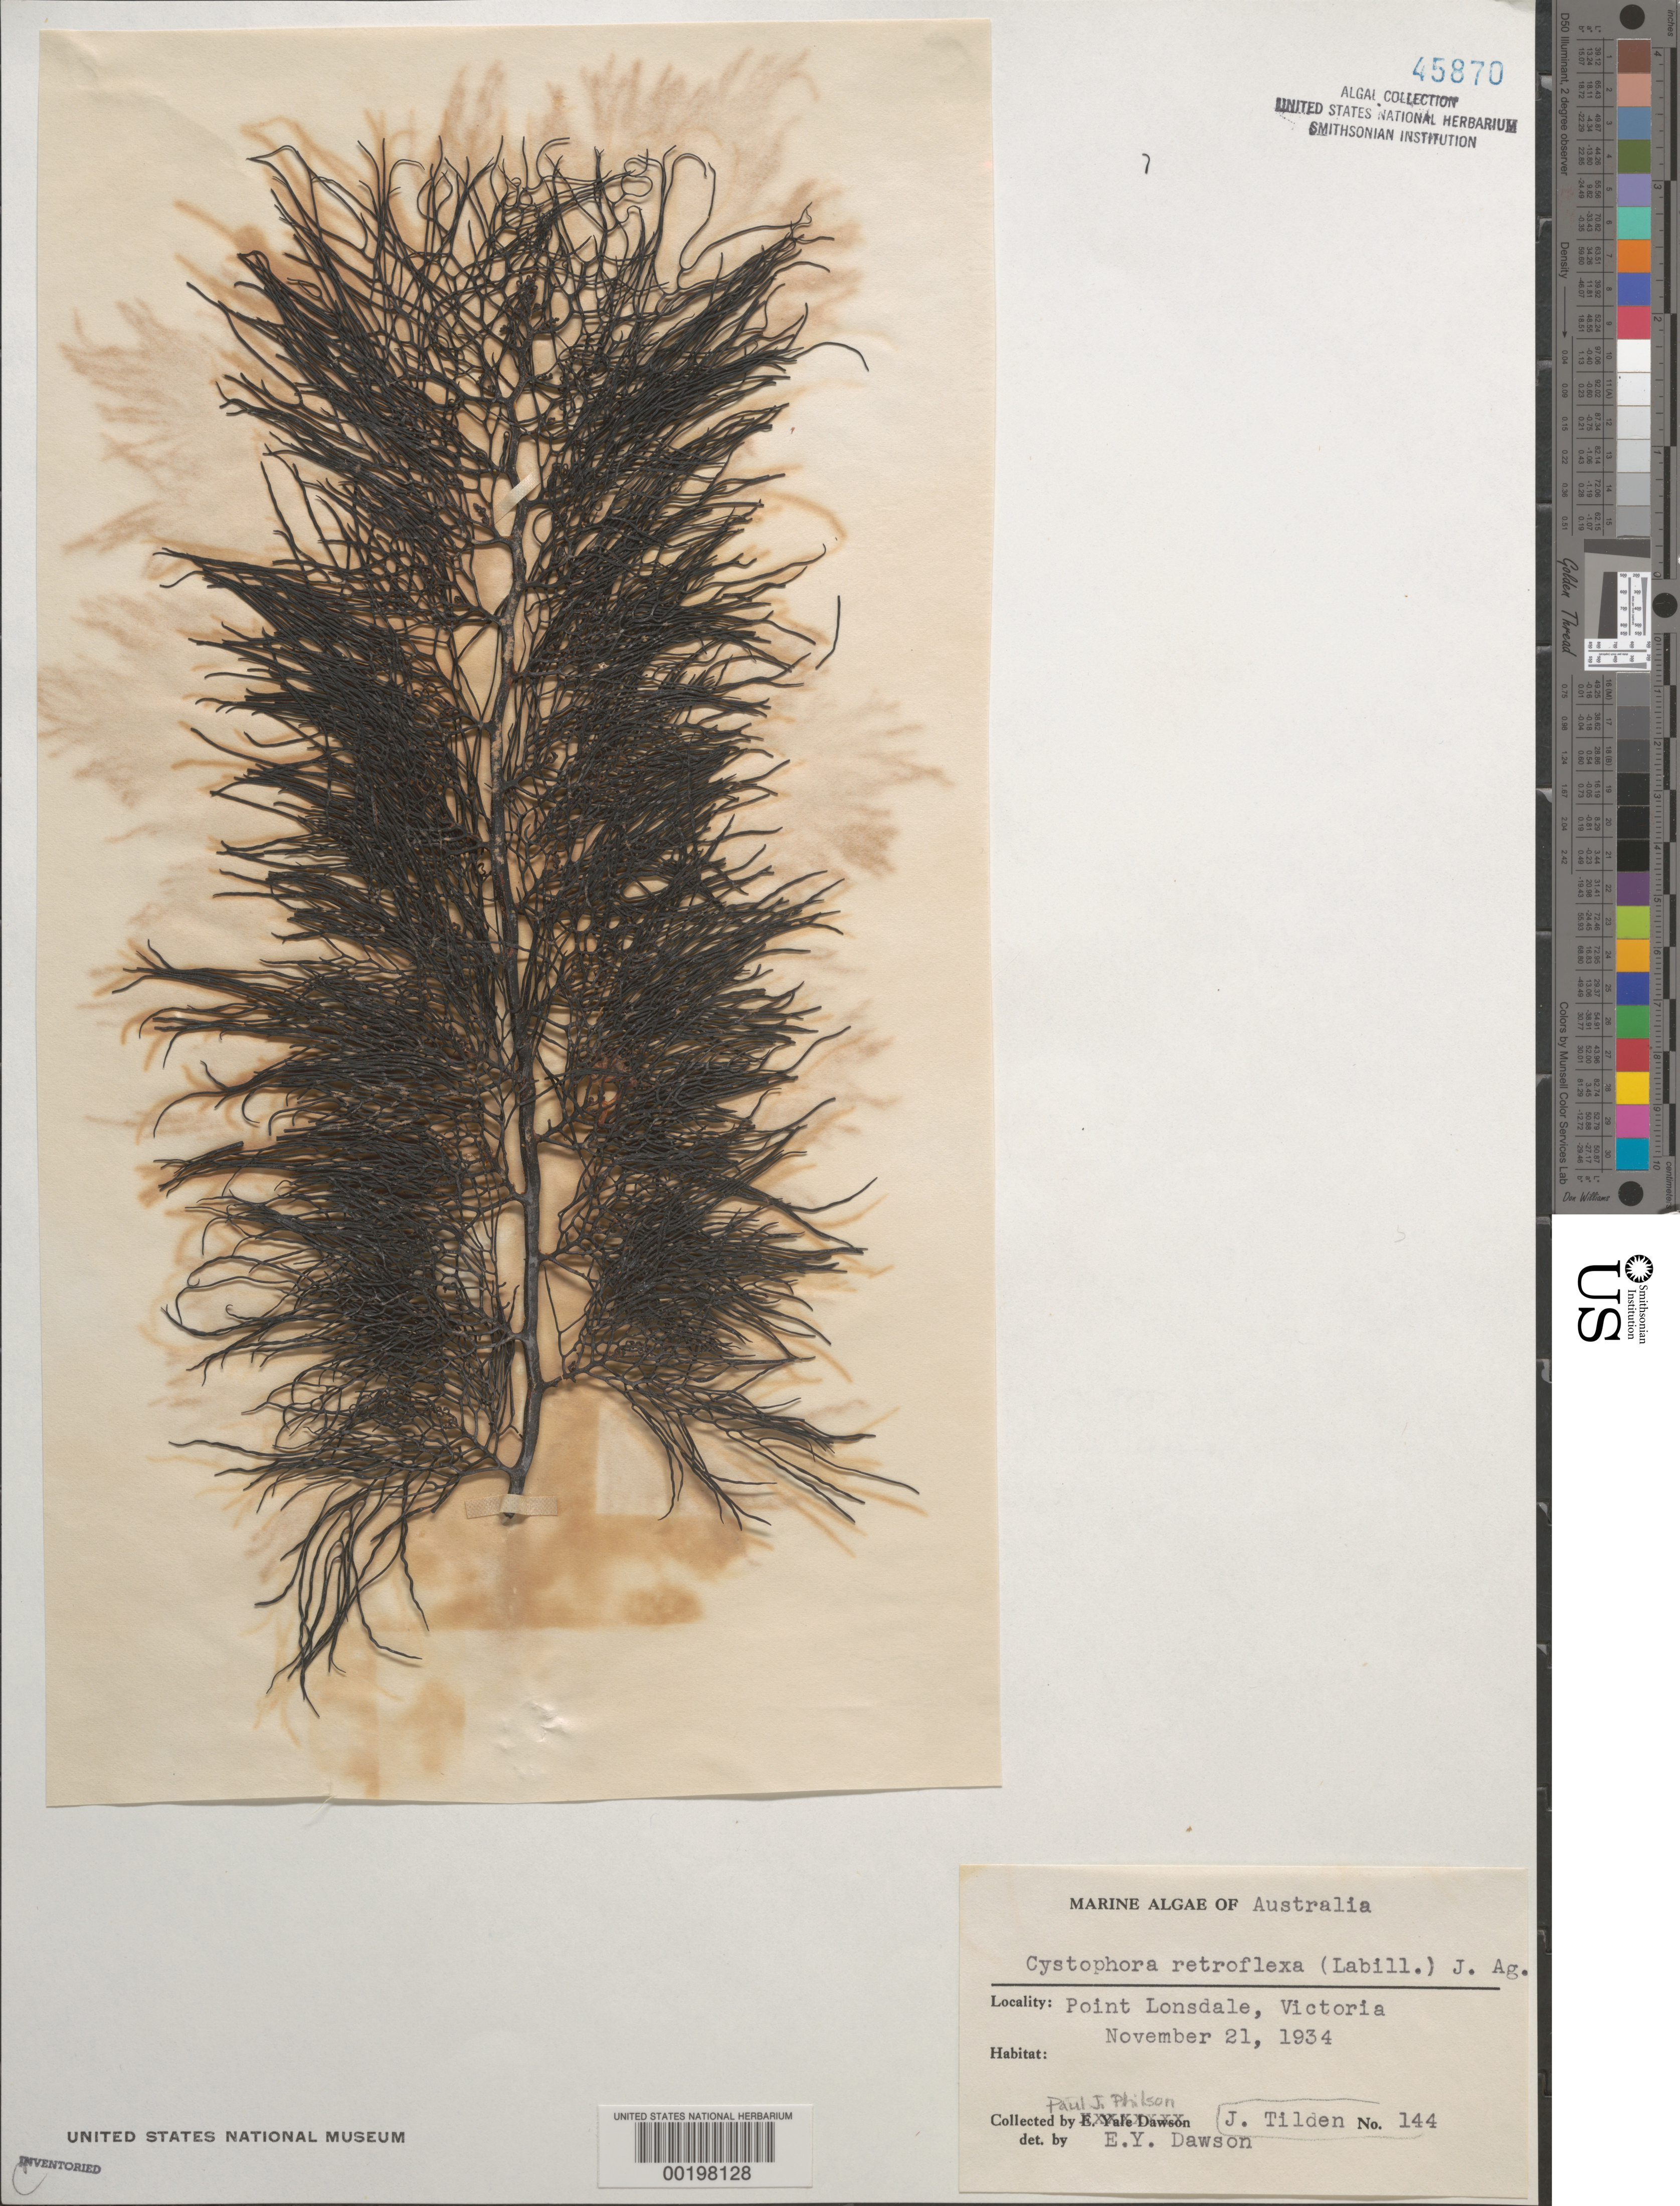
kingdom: Chromista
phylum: Ochrophyta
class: Phaeophyceae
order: Fucales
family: Sargassaceae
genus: Cystophora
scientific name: Cystophora retroflexa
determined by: Dawson, E. Y.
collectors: P. Philson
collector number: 144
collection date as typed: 21 Nov 1934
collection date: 1934-11-21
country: Australia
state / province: Victoria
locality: Point lonsdale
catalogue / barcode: US 45870